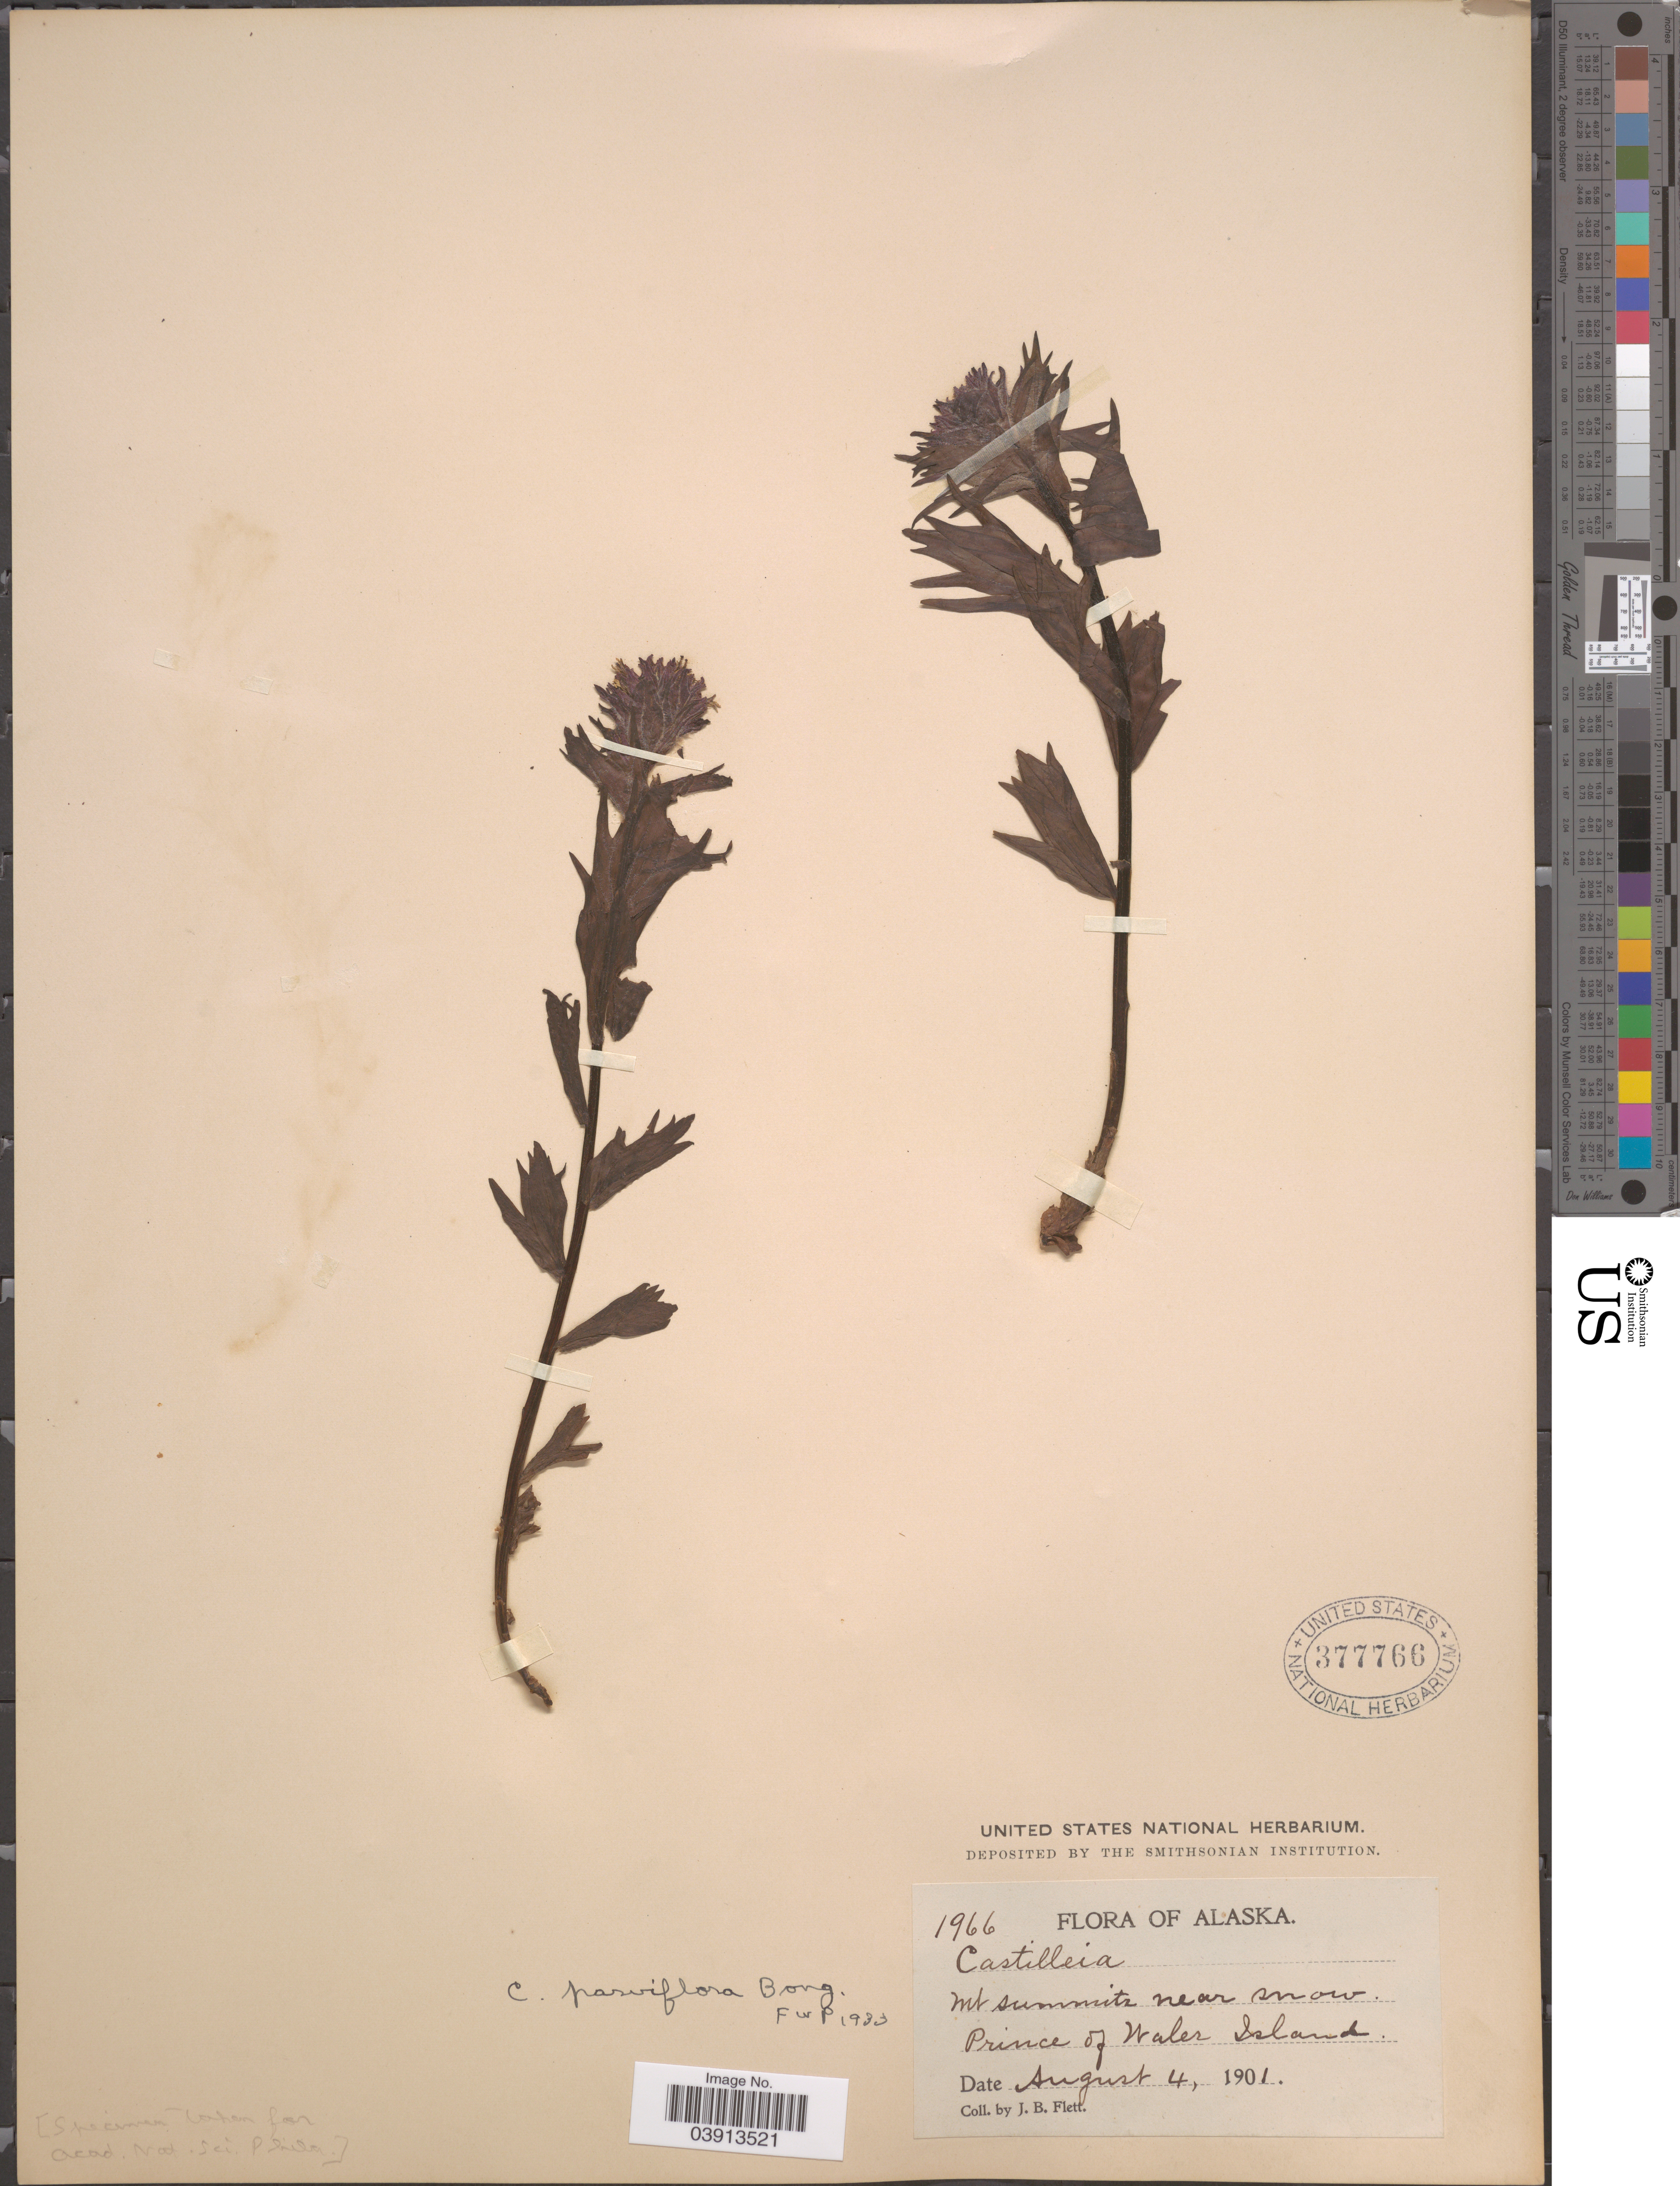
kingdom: Plantae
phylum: Tracheophyta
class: Magnoliopsida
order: Lamiales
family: Orobanchaceae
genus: Castilleja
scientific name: Castilleja parviflora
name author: Bong.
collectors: J. Flett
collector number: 1966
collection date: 1901-08-04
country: United States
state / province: Alaska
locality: Mt summits near snow. Prince of Wales Island.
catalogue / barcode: US 377766